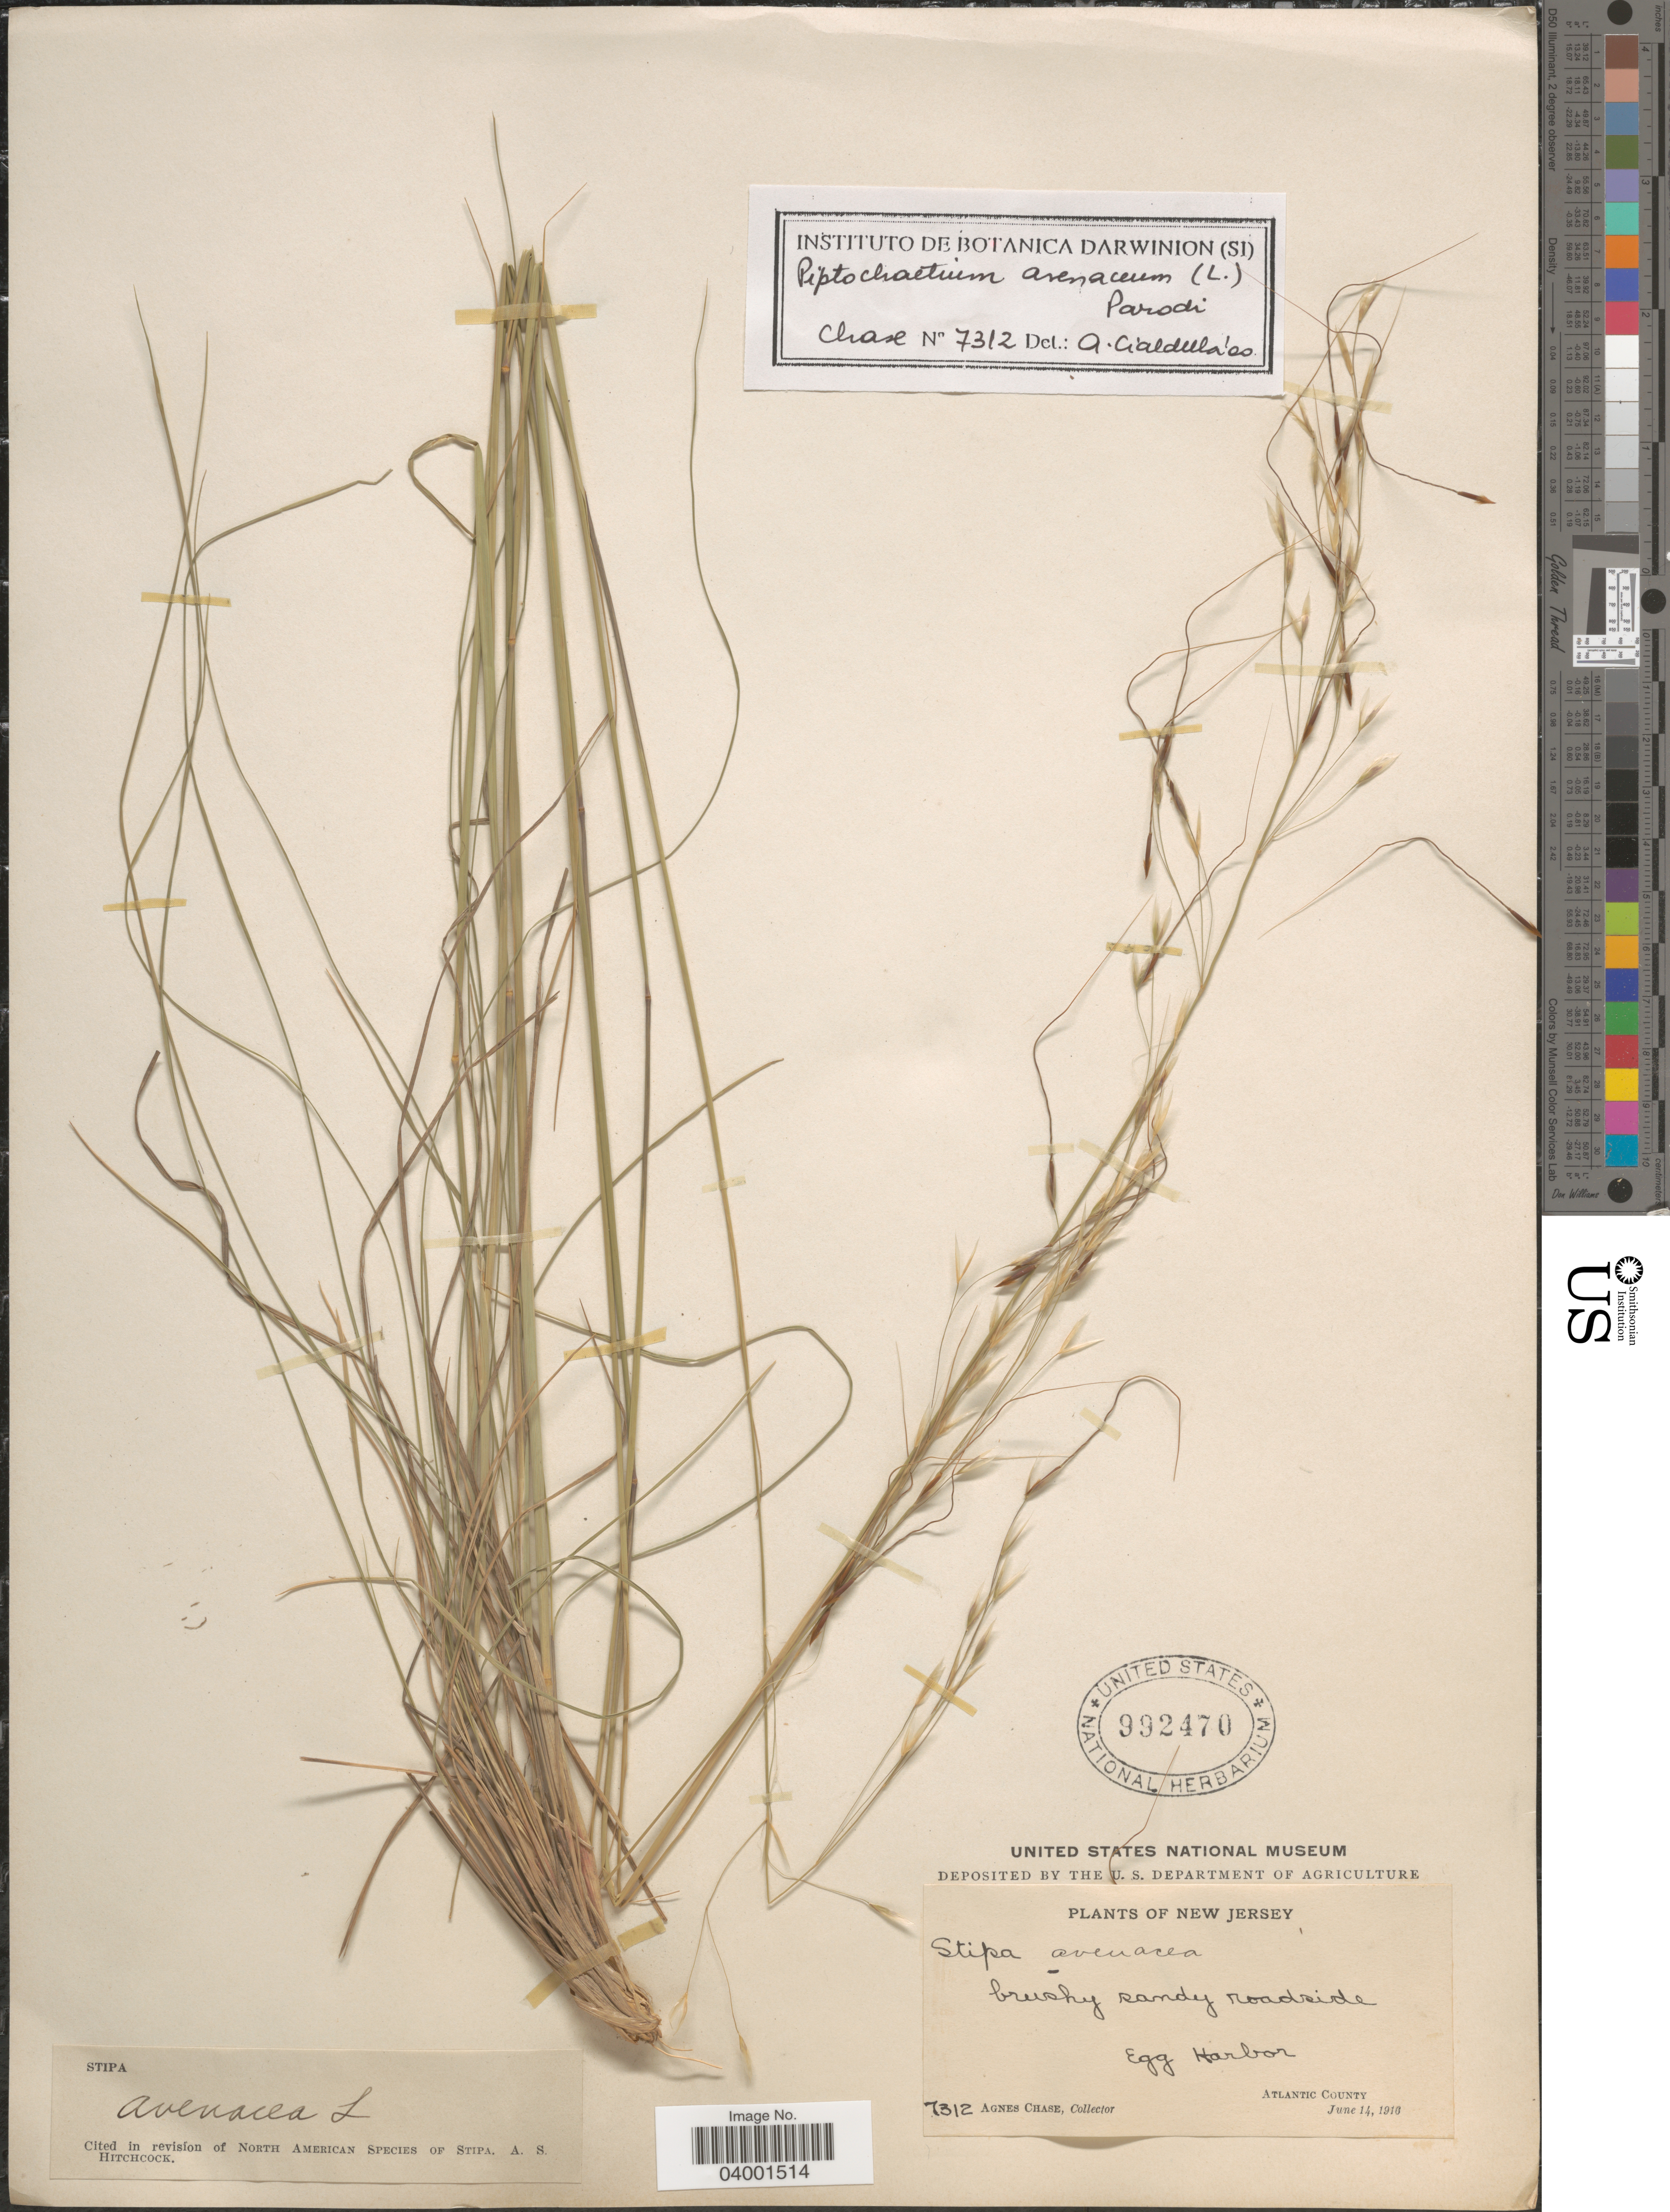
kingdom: Plantae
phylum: Tracheophyta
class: Liliopsida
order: Poales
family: Poaceae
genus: Piptochaetium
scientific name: Piptochaetium avenaceum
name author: (L.) Parodi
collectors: A. Chase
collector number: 7312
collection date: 1910-06-14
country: United States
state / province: New Jersey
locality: Brushy sandy roadside. Egg Harbor. Atlantic County.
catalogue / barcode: US 992470